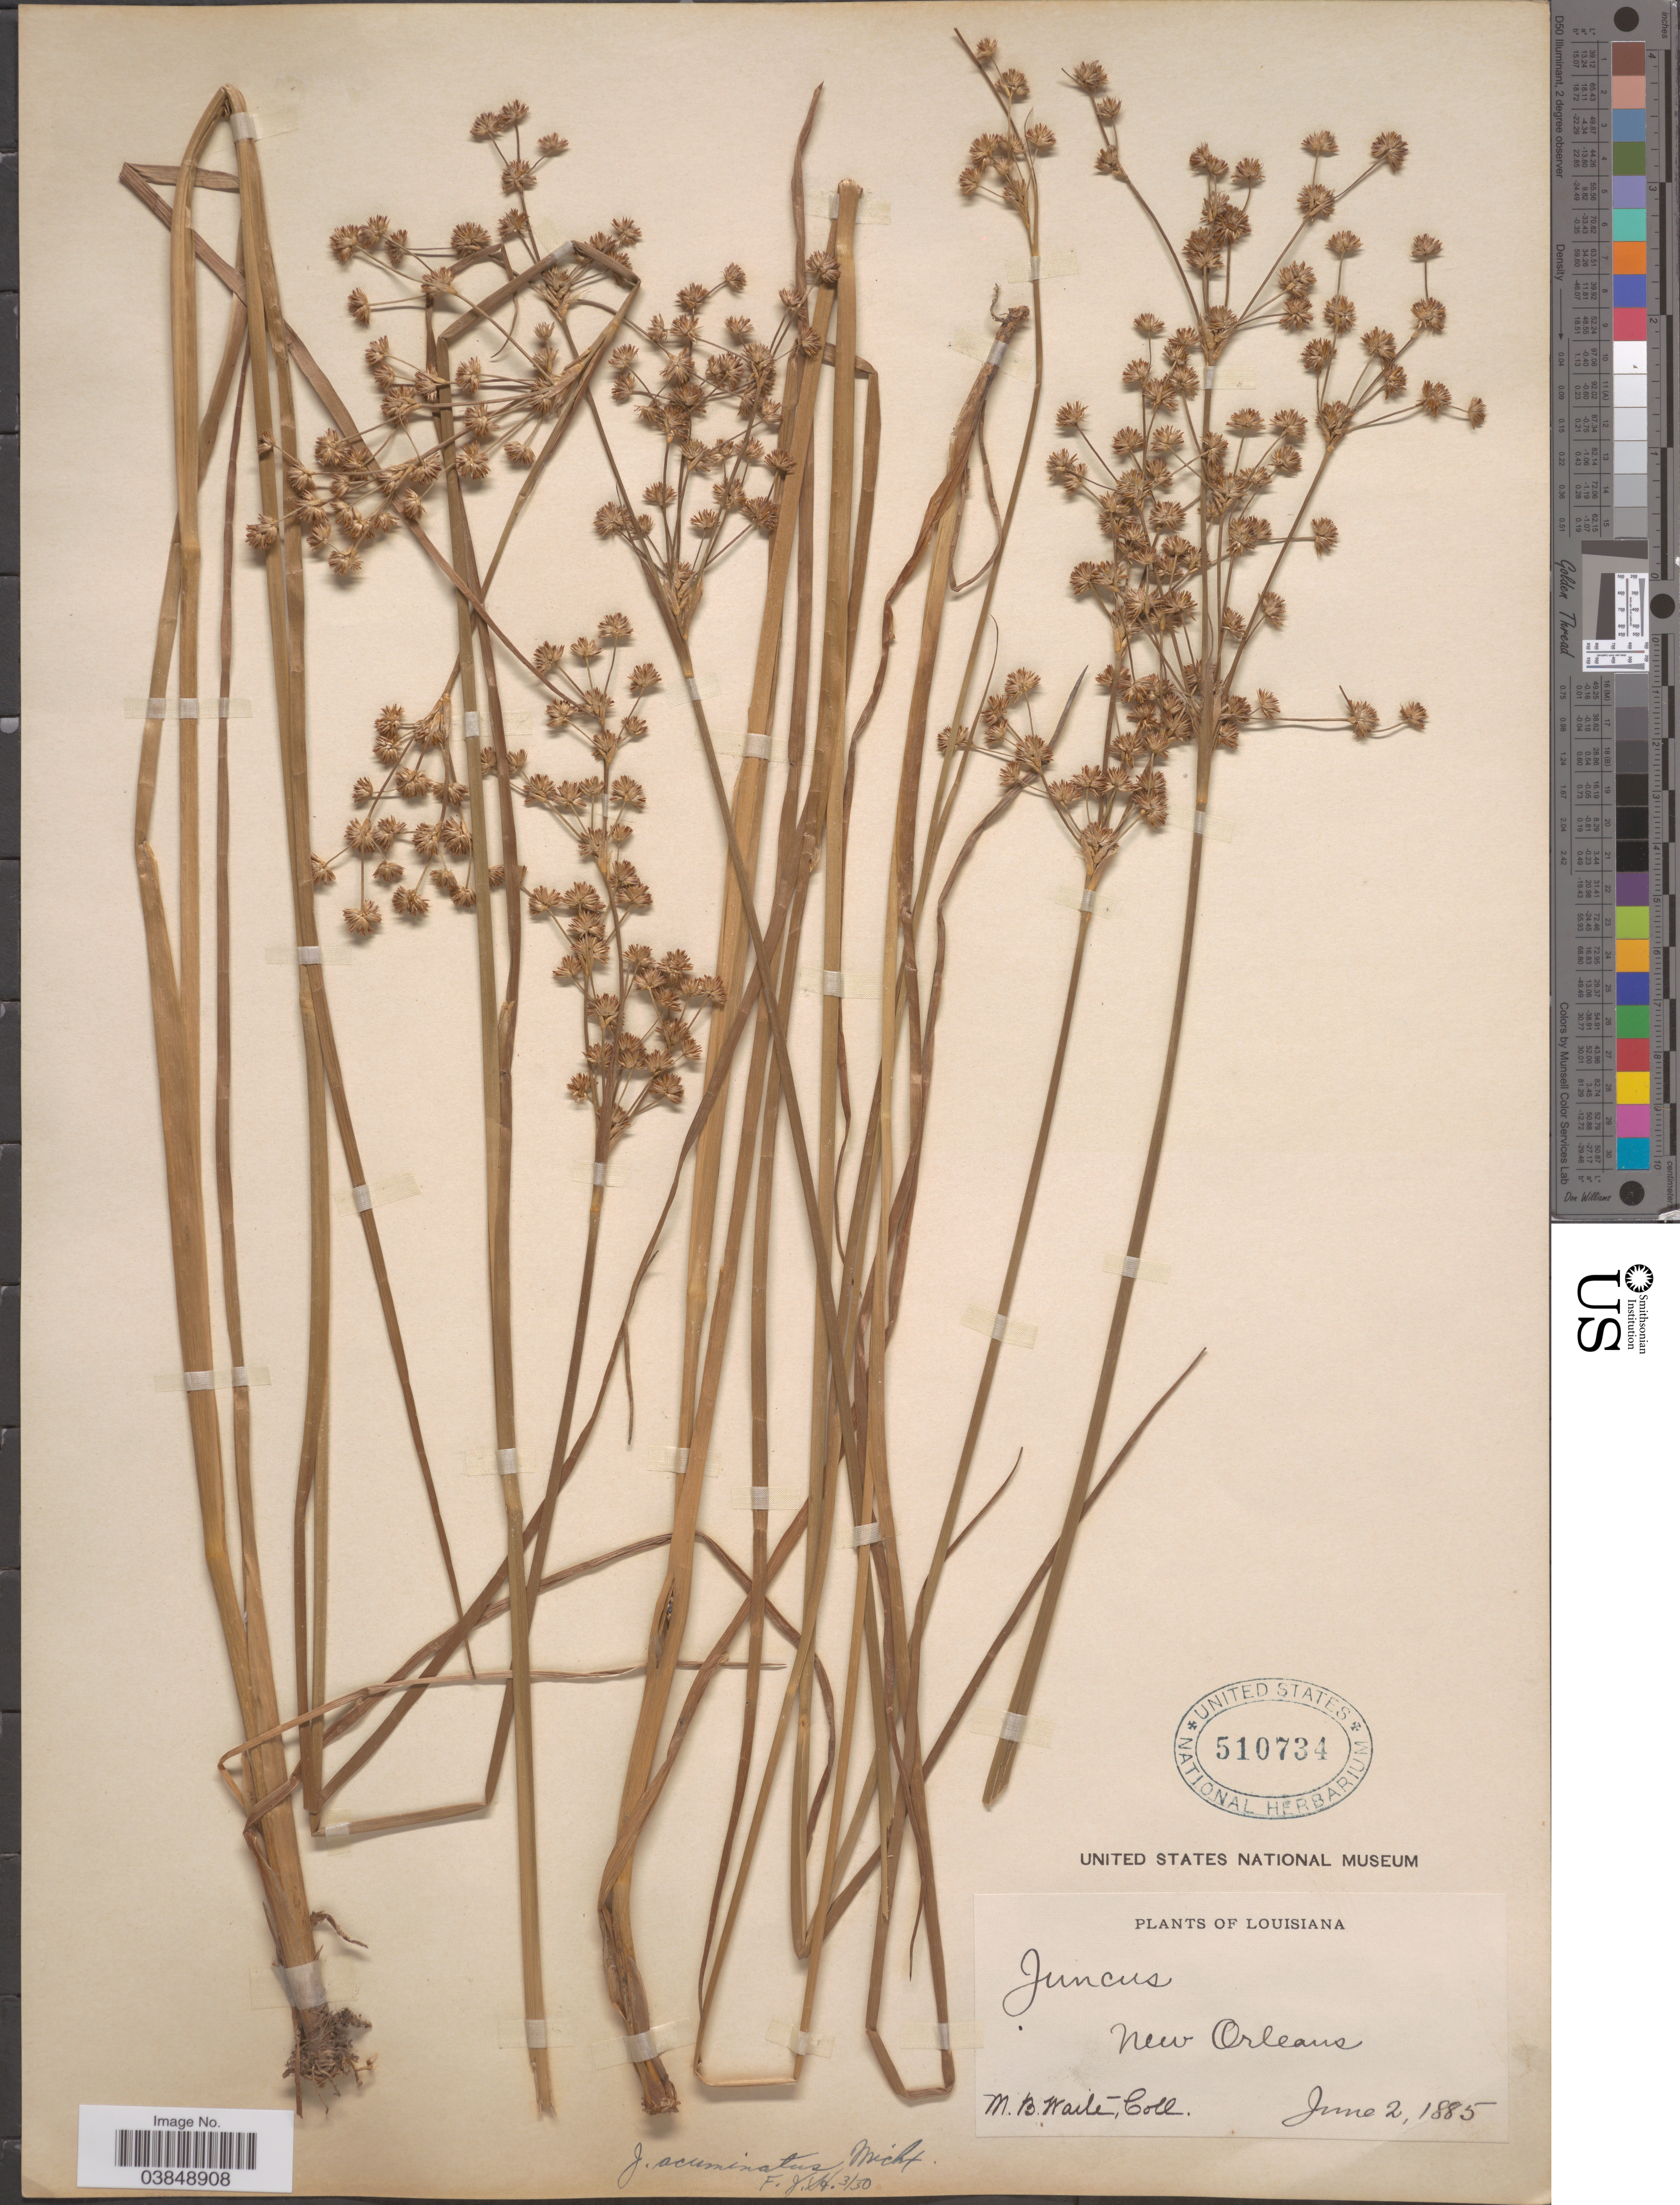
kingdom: Plantae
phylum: Tracheophyta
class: Liliopsida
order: Poales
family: Juncaceae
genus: Juncus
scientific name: Juncus acuminatus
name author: Michx.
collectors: M. B. Waite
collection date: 1885-06-02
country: United States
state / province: Louisiana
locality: New Orleans.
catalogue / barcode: US 510734